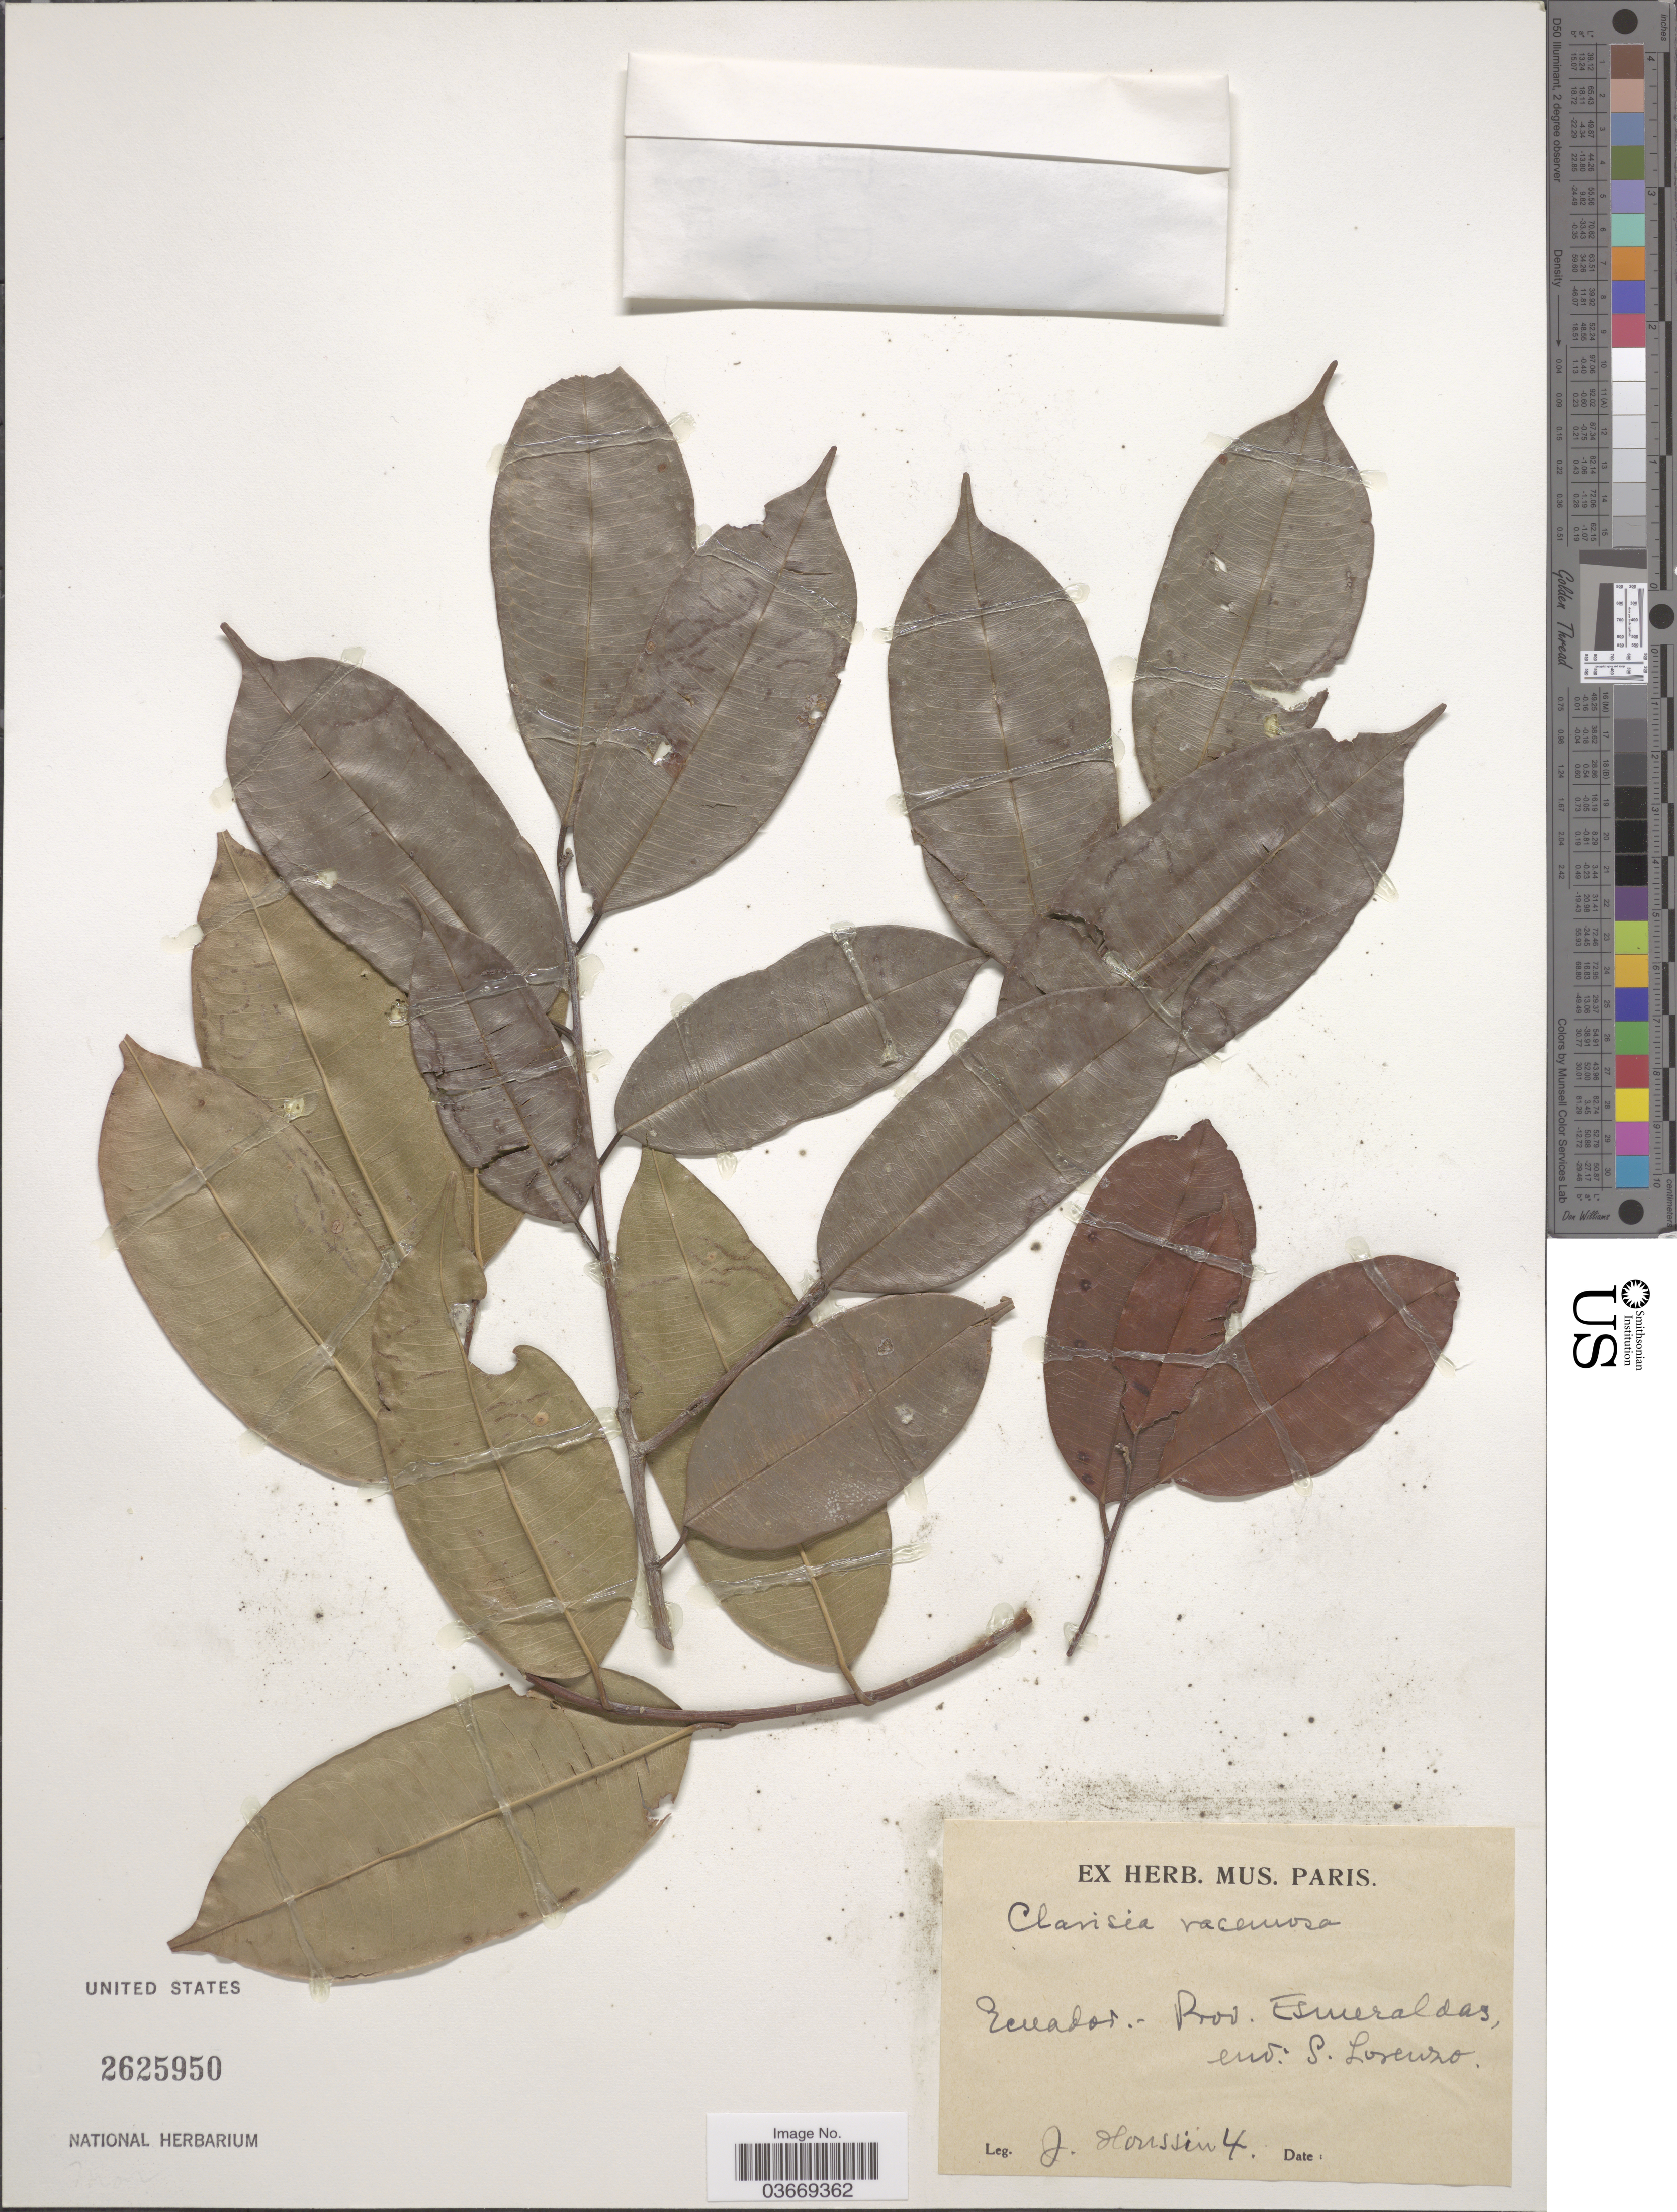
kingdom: Plantae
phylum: Tracheophyta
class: Magnoliopsida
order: Rosales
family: Moraceae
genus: Clarisia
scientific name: Clarisia racemosa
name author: Ruiz & Pav.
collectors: J. Houssin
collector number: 4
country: Ecuador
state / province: Esmeraldas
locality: End* S. Lorenzo.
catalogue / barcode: US 2625950